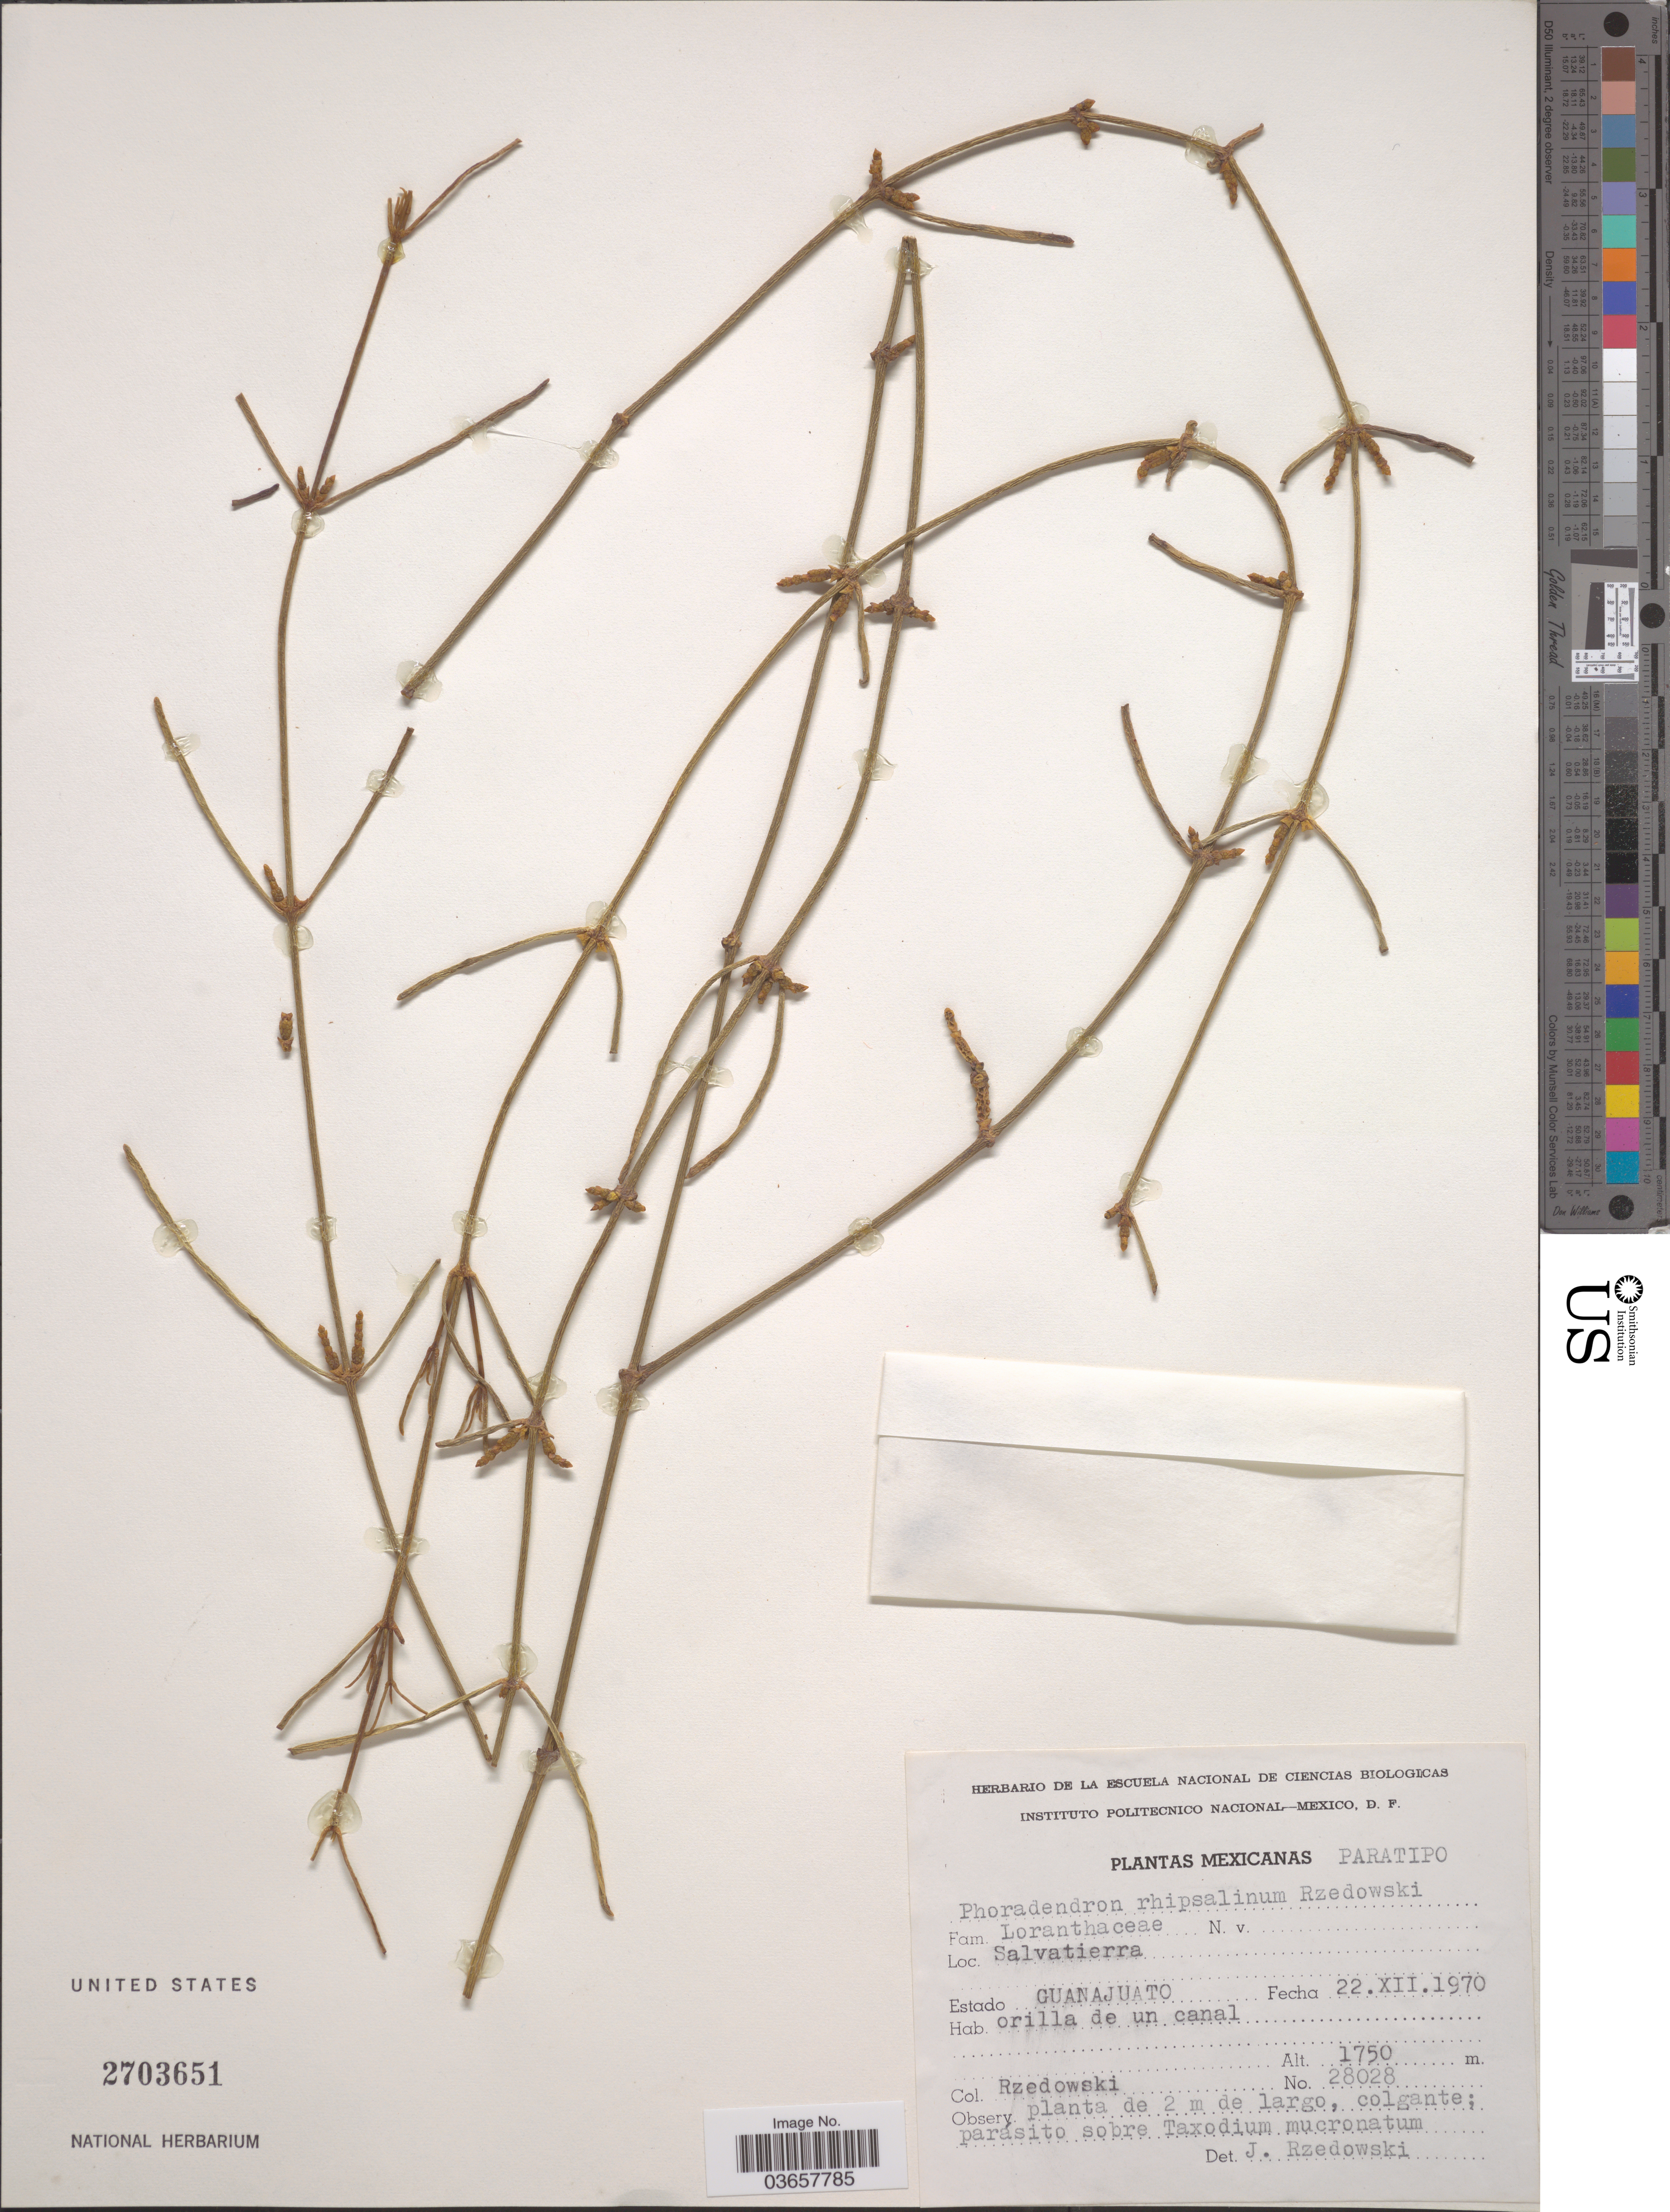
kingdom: Plantae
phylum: Tracheophyta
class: Magnoliopsida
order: Santalales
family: Viscaceae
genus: Phoradendron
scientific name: Phoradendron rhipsalinum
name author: Rzed.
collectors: Rzedowski, --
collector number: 28028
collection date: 1970-12-22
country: Mexico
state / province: Guanajuato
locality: Salvatierra. Orilla de un canal.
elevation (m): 1750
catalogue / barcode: US 2703651